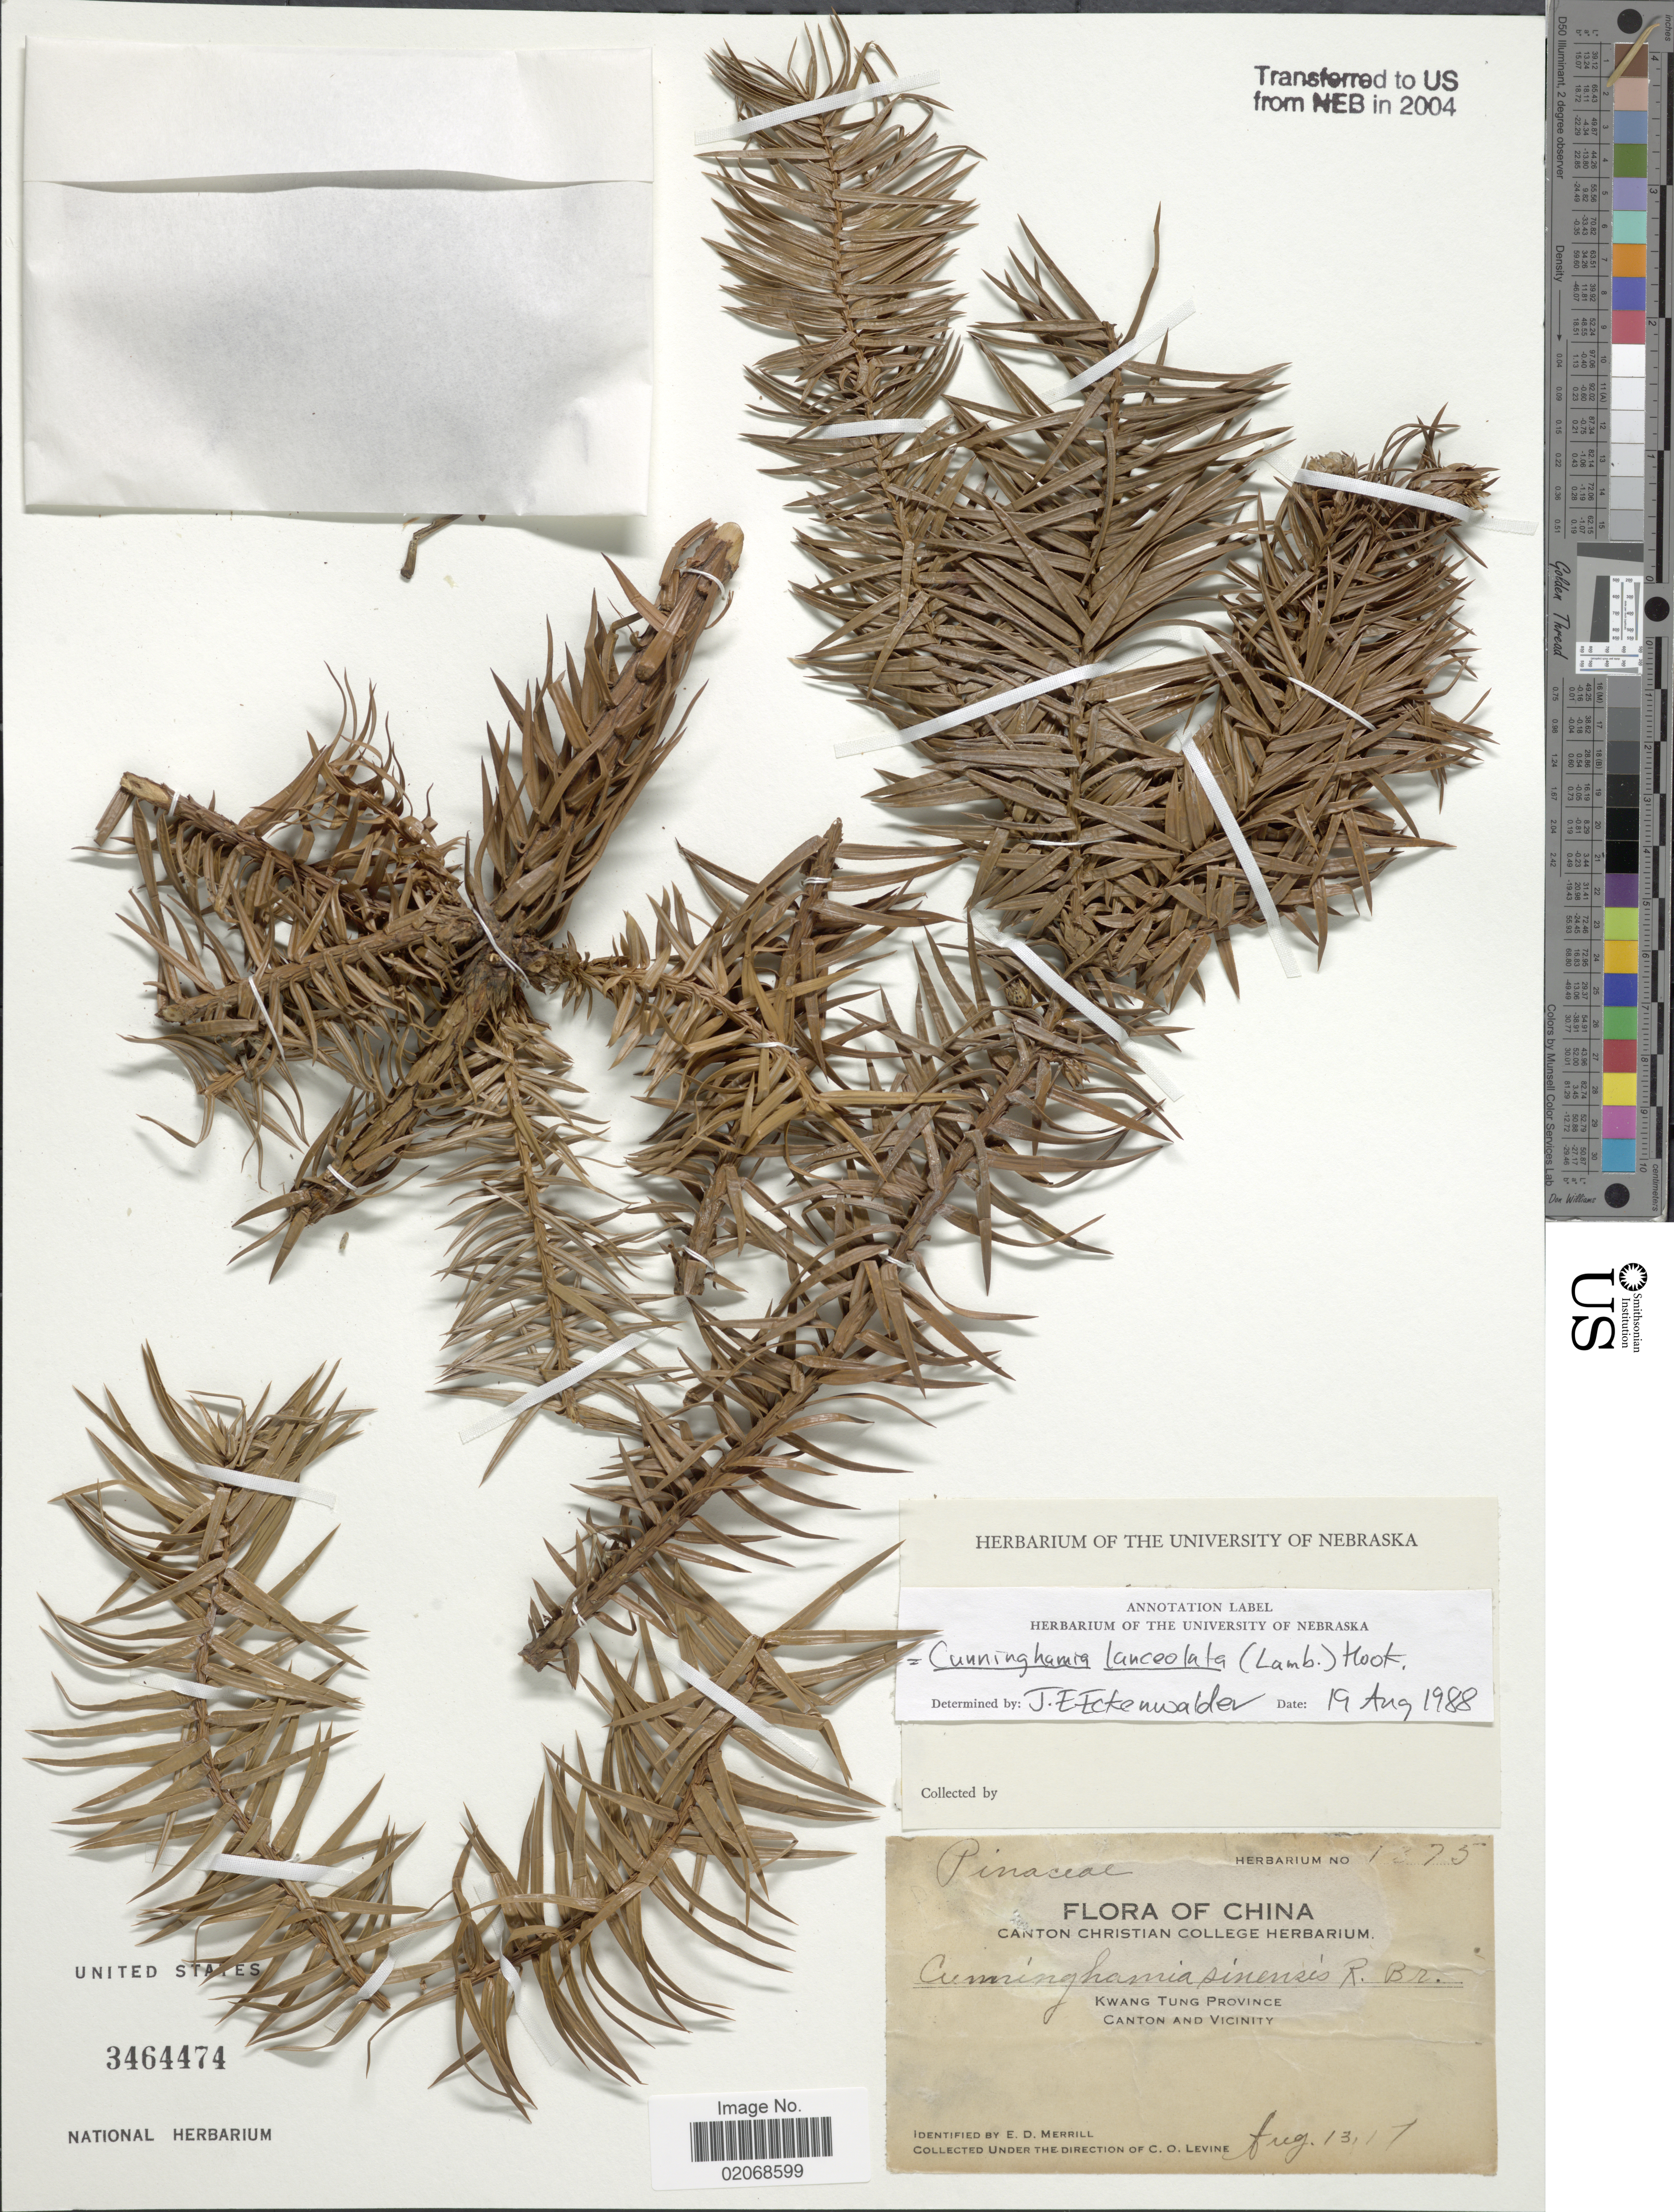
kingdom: Plantae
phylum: Tracheophyta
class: Pinopsida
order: Pinales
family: Cupressaceae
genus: Cunninghamia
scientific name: Cunninghamia lanceolata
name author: (Lamb.) Hook.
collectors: C. O. Levine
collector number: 1375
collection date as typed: Transcribed d/m/y: 13/8/17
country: China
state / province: Guangdong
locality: Kwang Tung Province, Canton and vicinity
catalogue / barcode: US 3464474